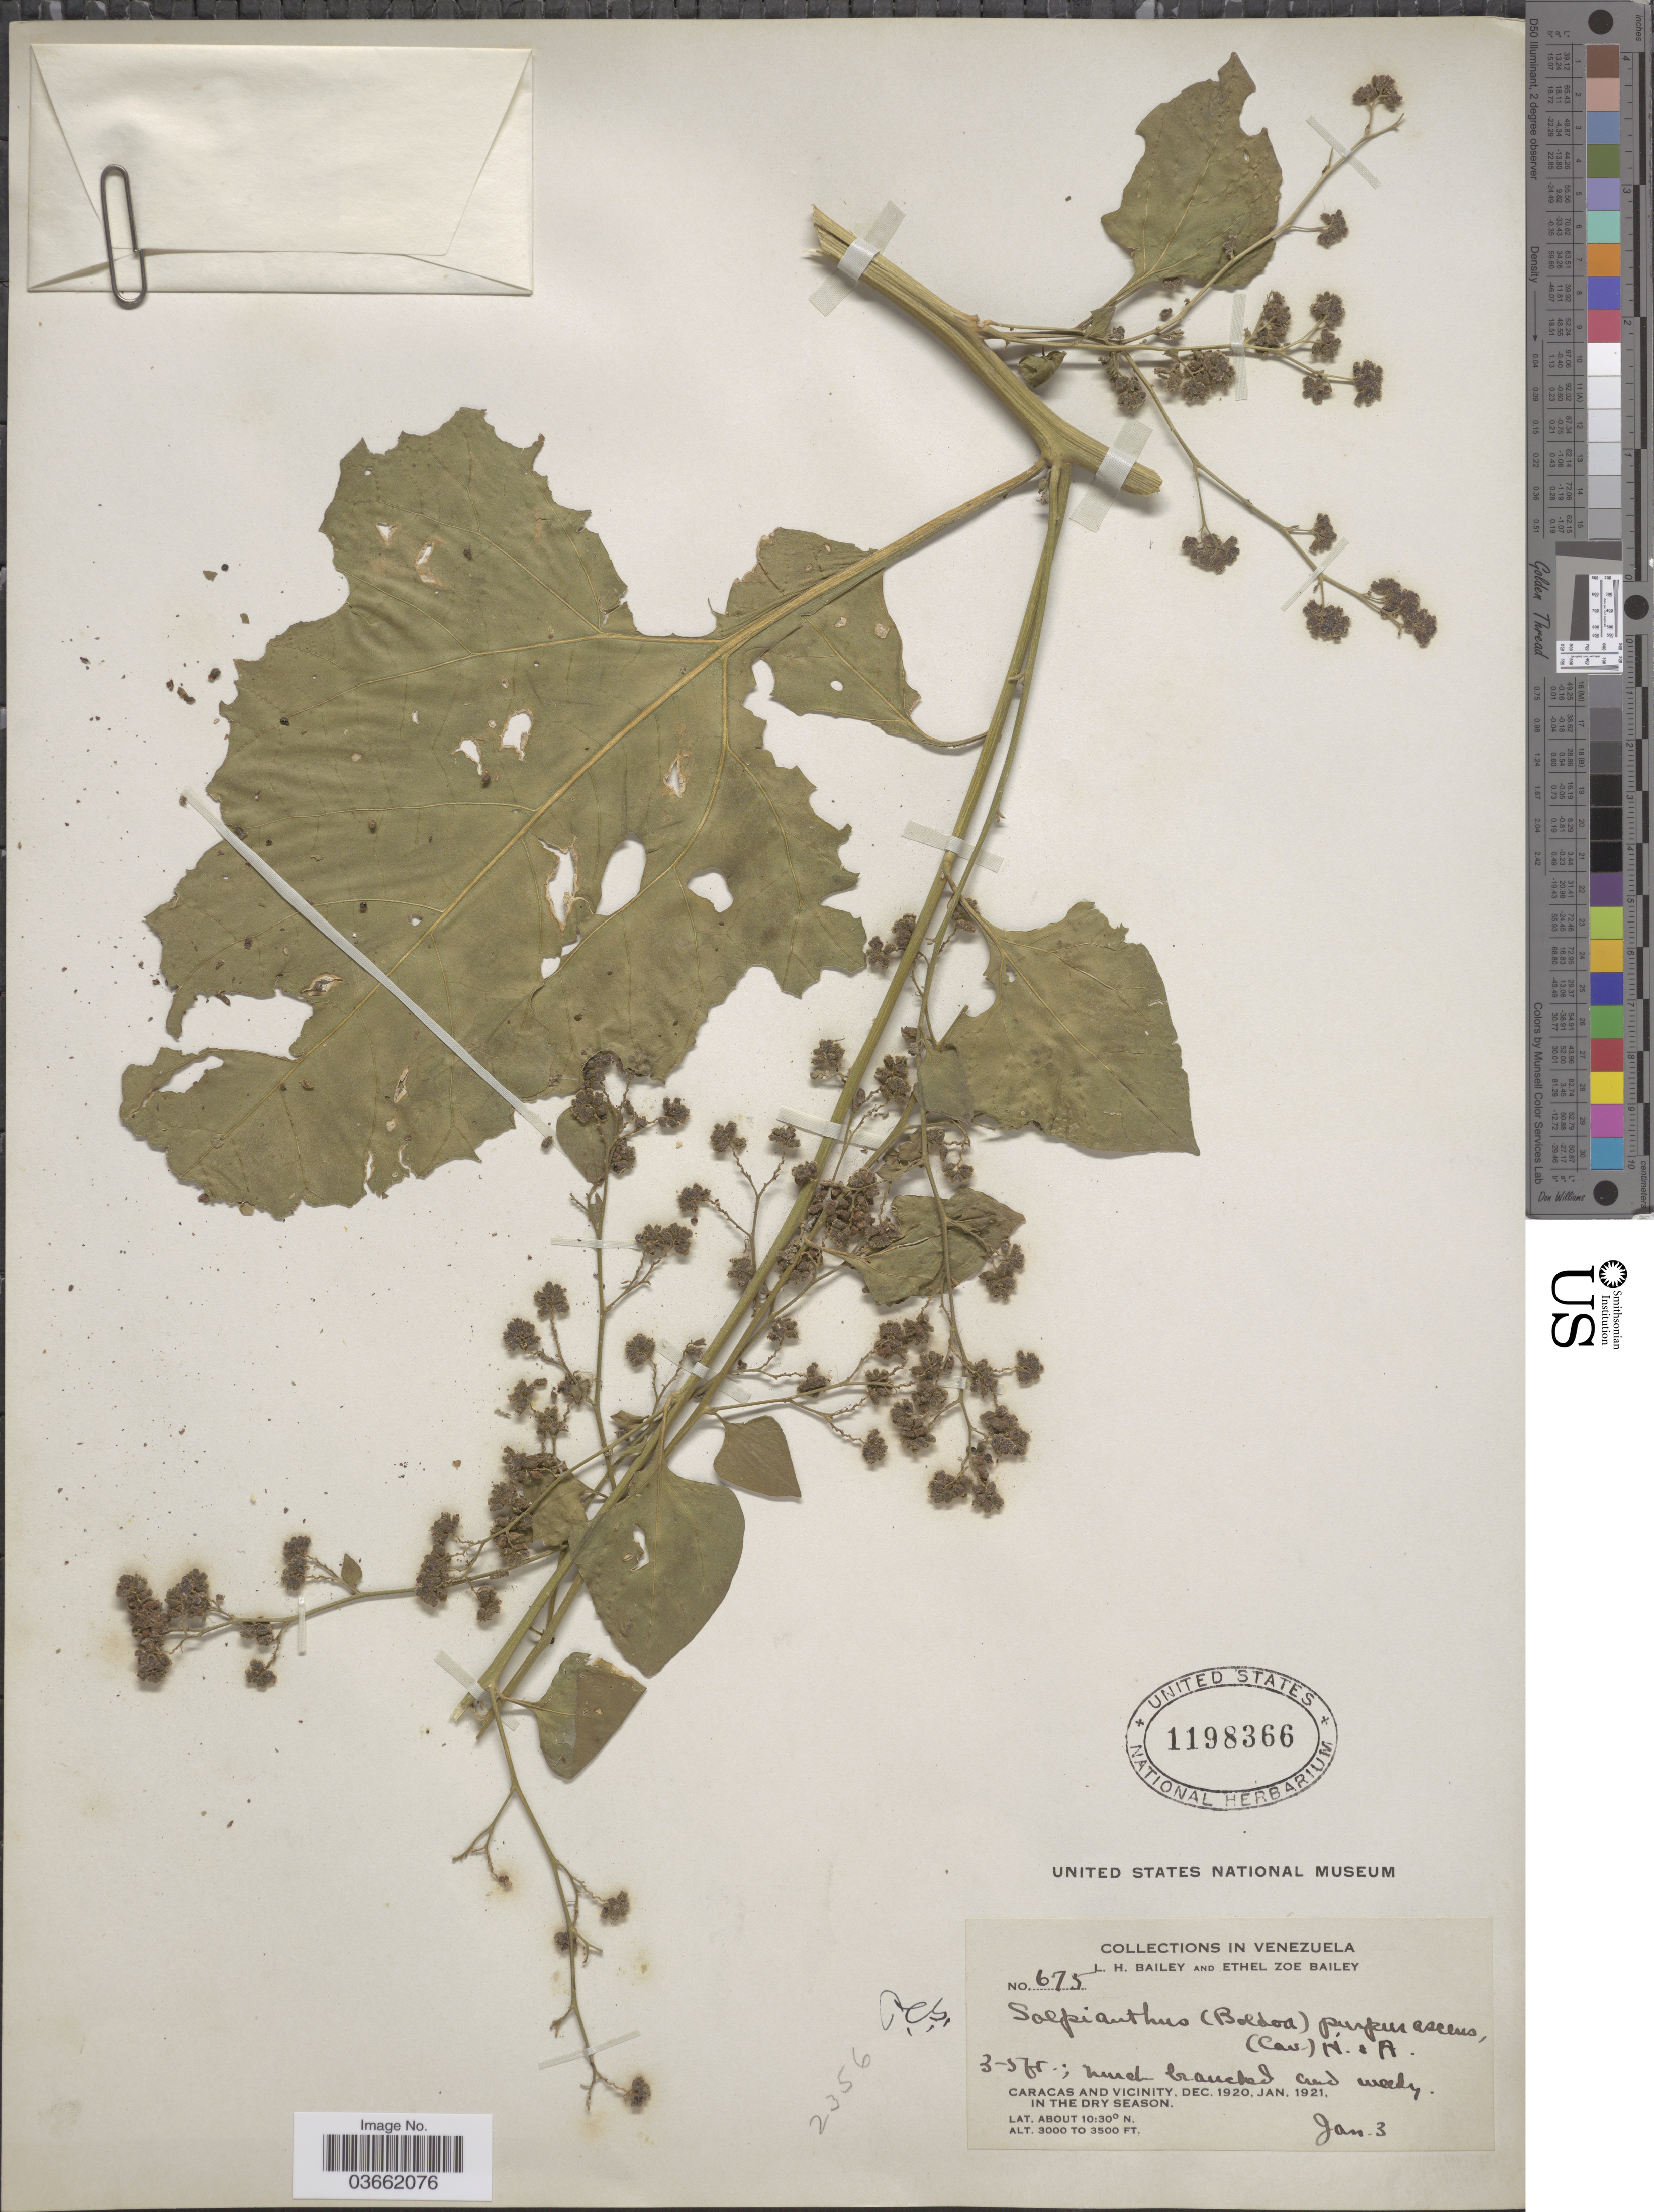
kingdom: Plantae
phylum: Tracheophyta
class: Magnoliopsida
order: Caryophyllales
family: Nyctaginaceae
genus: Salpianthus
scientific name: Salpianthus purpurascens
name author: (Cav. ex Lag.) Hook. & Arn.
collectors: L. H. Bailey & E. Z. Bailey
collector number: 675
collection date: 1921-01-03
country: Venezuela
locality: Caracas and Vicinity.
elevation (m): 914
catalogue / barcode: US 1198366